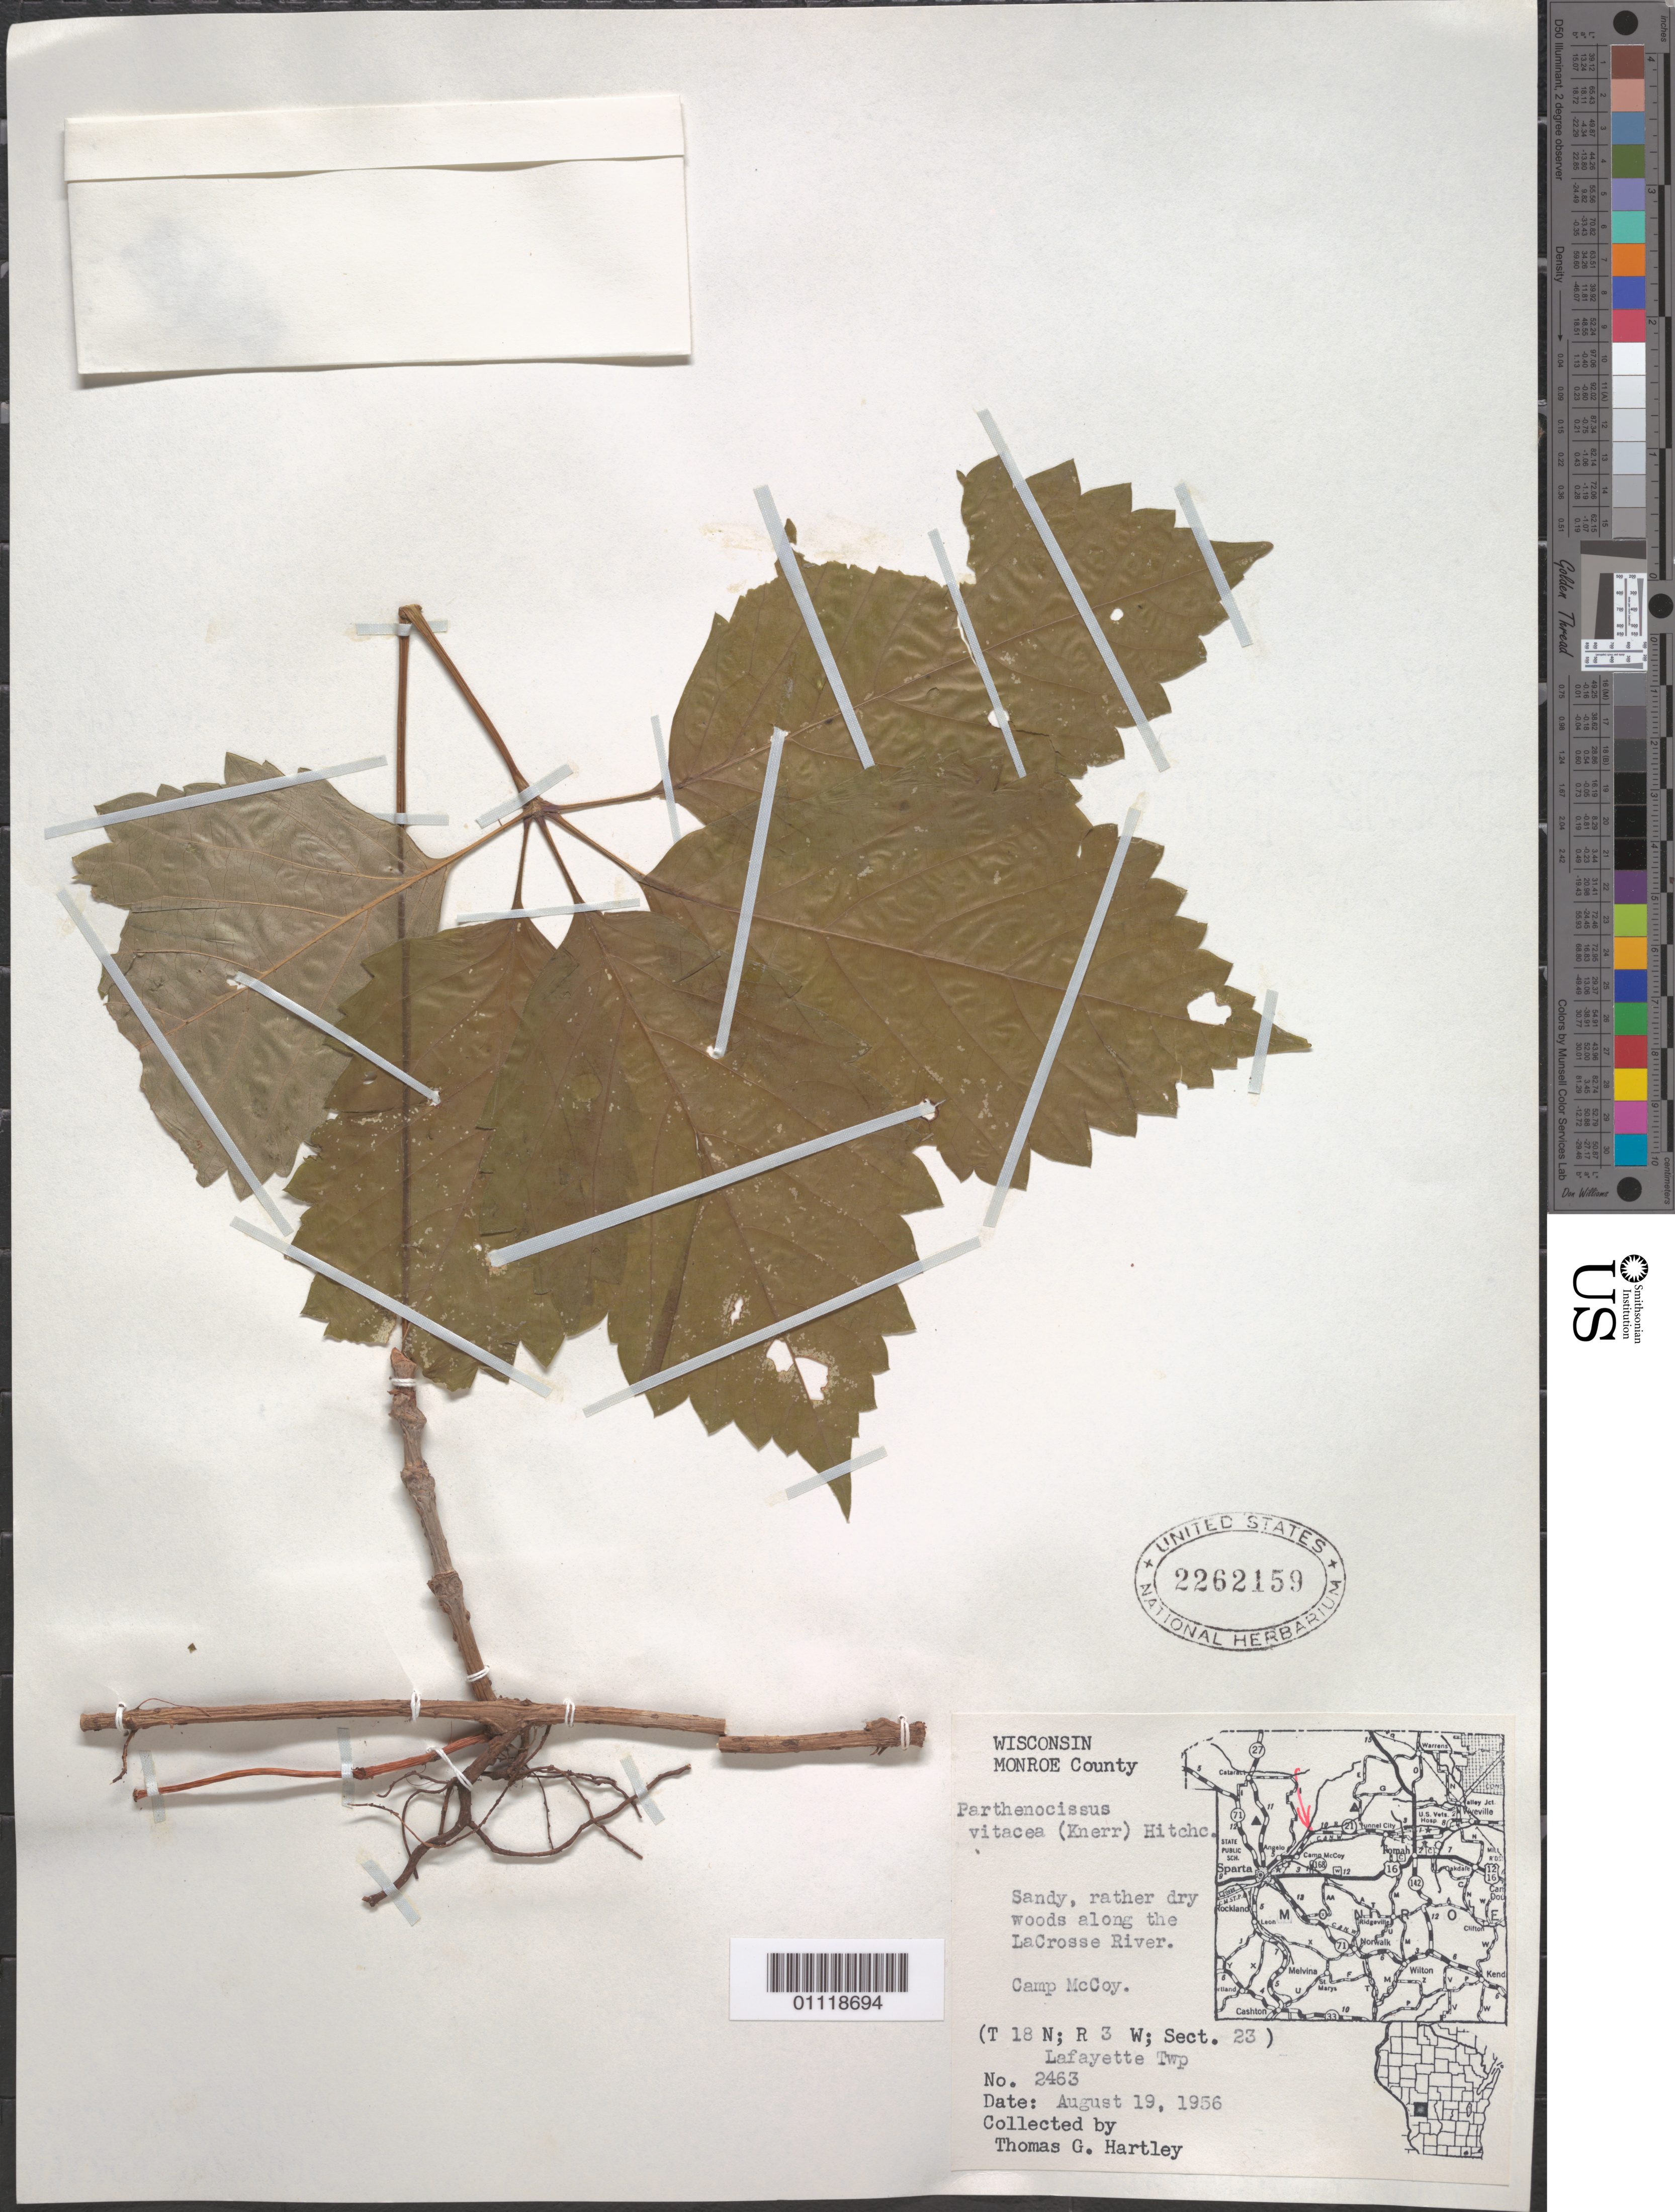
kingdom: Plantae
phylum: Tracheophyta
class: Magnoliopsida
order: Vitales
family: Vitaceae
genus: Parthenocissus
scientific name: Parthenocissus vitacea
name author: (Knerr) Hitchc.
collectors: T. G. Hartley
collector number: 2463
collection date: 1956-08-19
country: United States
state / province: Wisconsin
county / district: Monroe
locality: Camp McCoy. Along the LaCrosse River.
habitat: Sandy, rather dry woods along the river.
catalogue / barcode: US 2262159